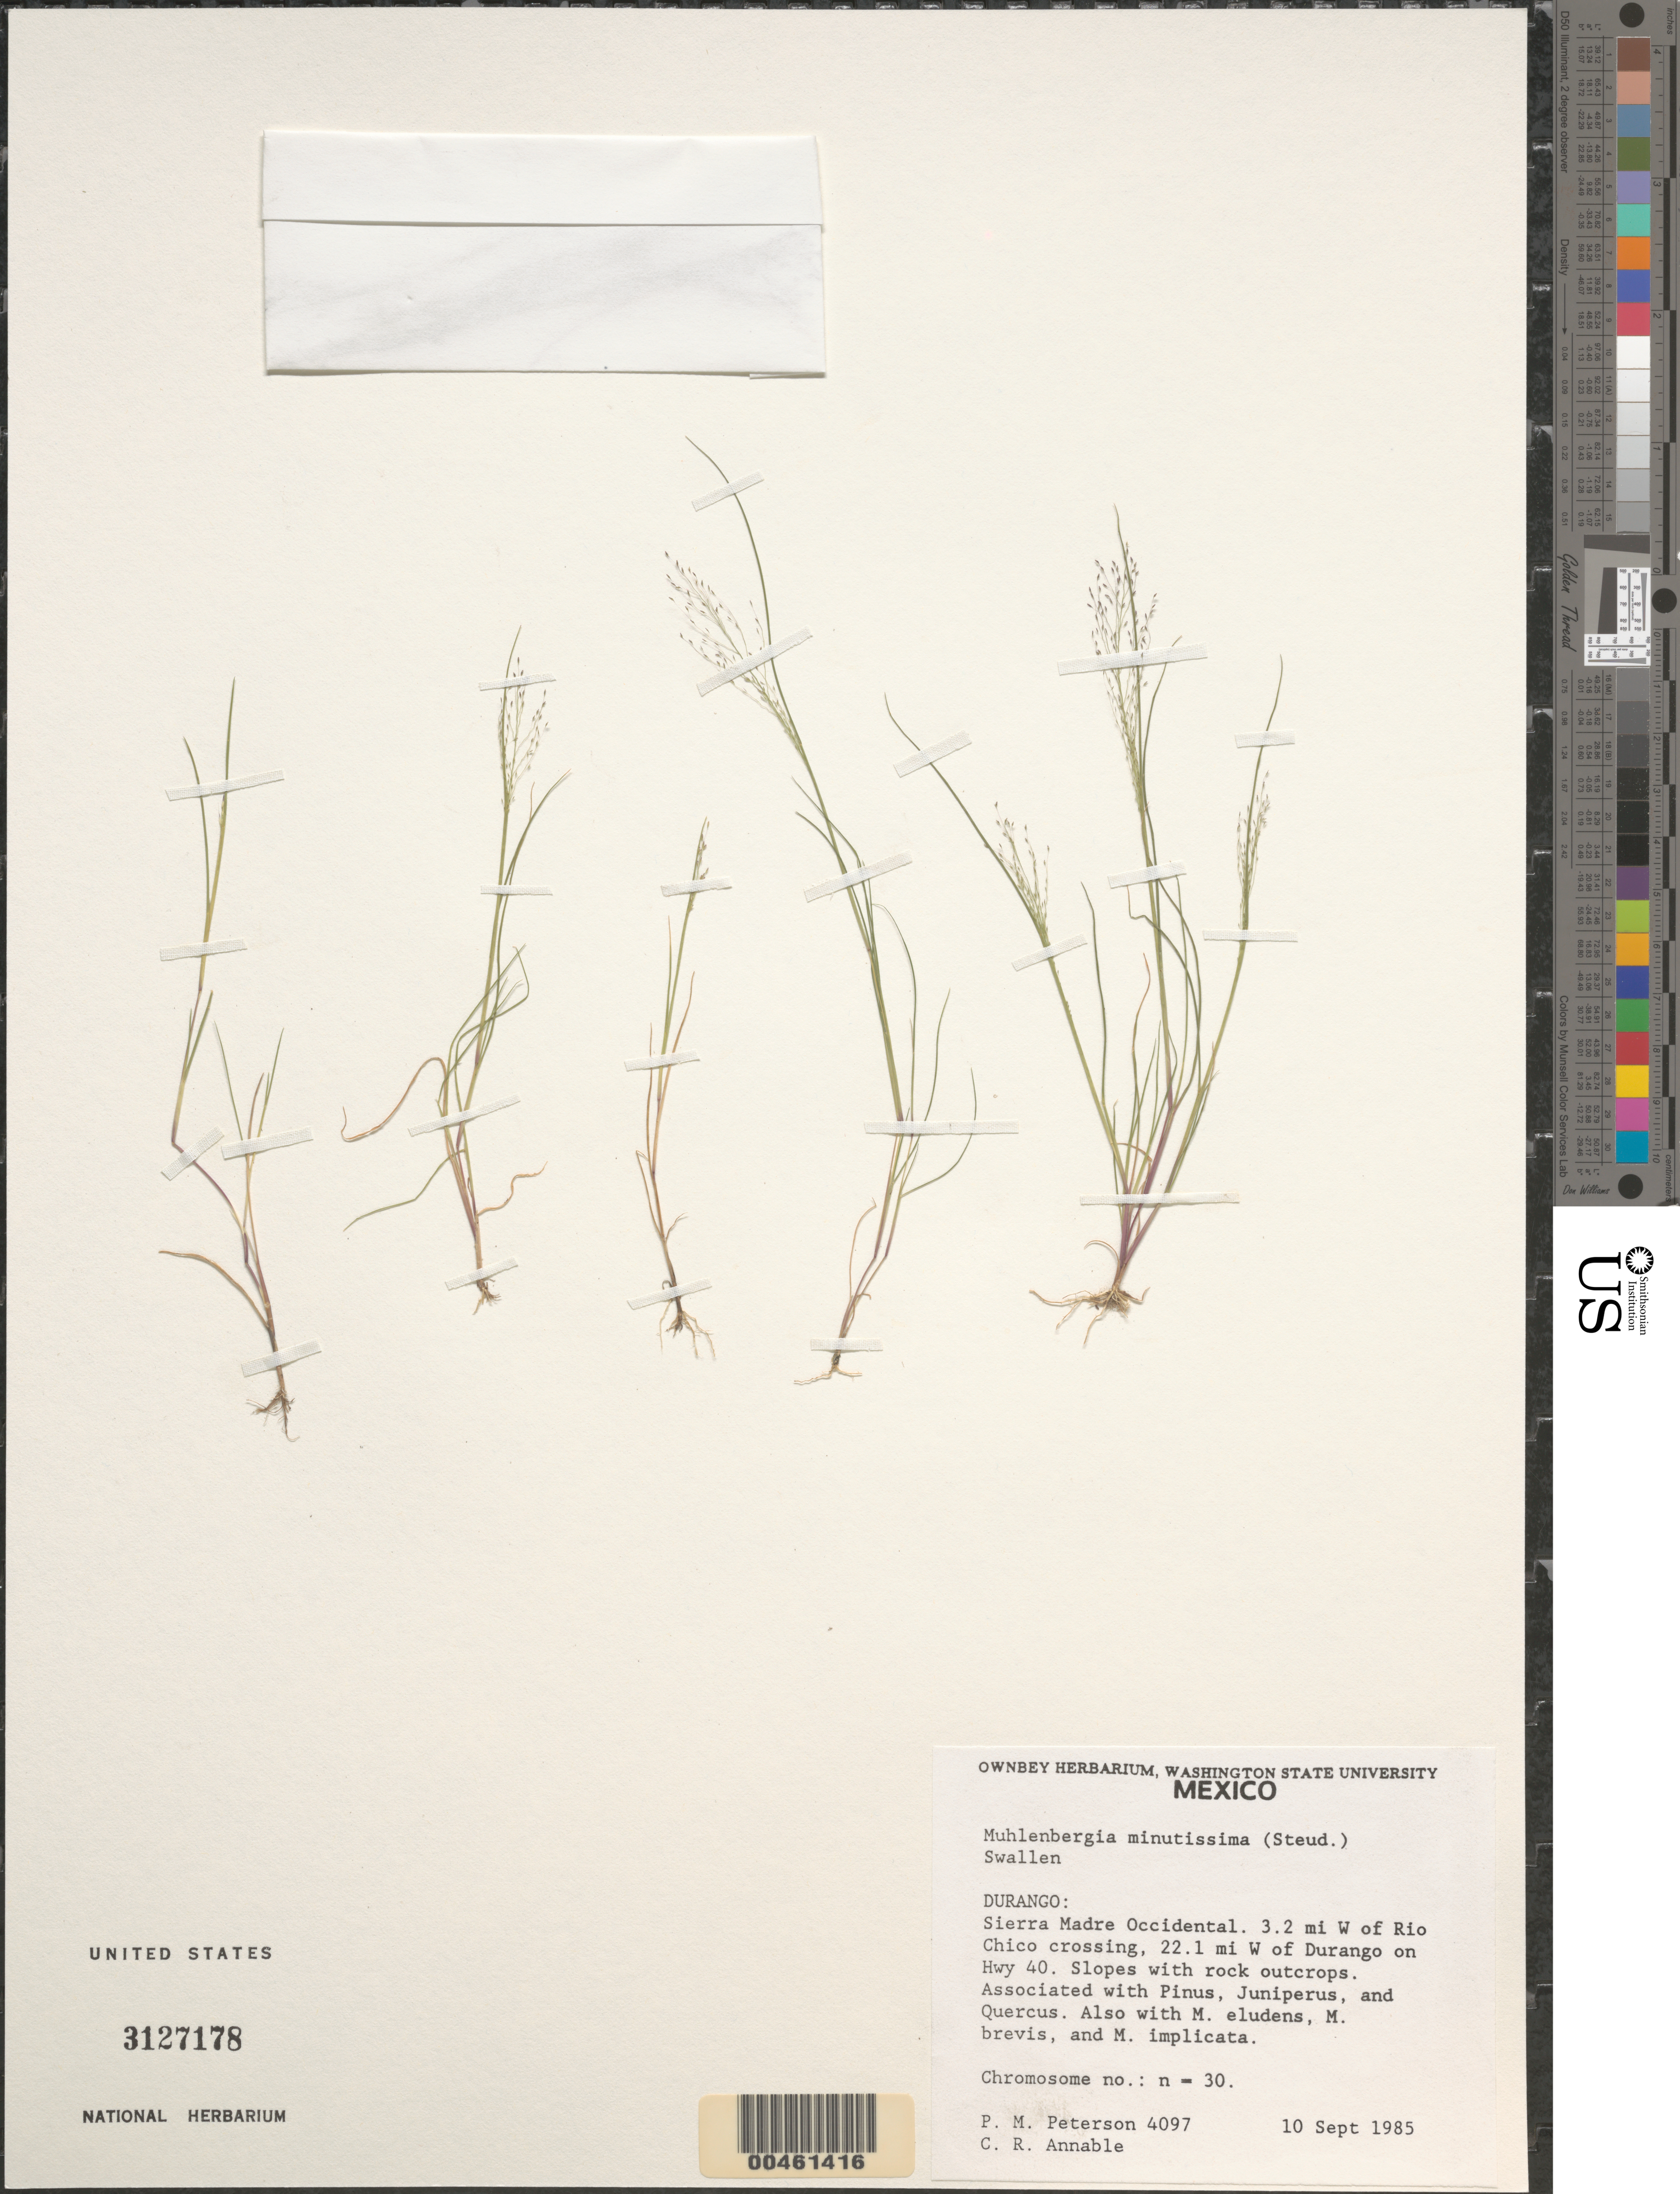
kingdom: Plantae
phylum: Tracheophyta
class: Liliopsida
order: Poales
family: Poaceae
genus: Muhlenbergia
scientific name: Muhlenbergia minutissima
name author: (Steud.) Swallen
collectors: P. M. Peterson & C. R. Annable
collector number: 04097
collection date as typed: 10 Sep 1985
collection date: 1985-09-10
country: Mexico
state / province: Durango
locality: Sierra Madre Occidental, 3.2 miles W of Rio Chico crossing, 22.1 miles W of Durango on Hwy 40.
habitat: Slopes with rock outcrops with Pinus, Juniperus + Quercus. Also associated with Muhlenbergia eludens, M. brevis+M. implicata.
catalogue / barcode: US 3127178